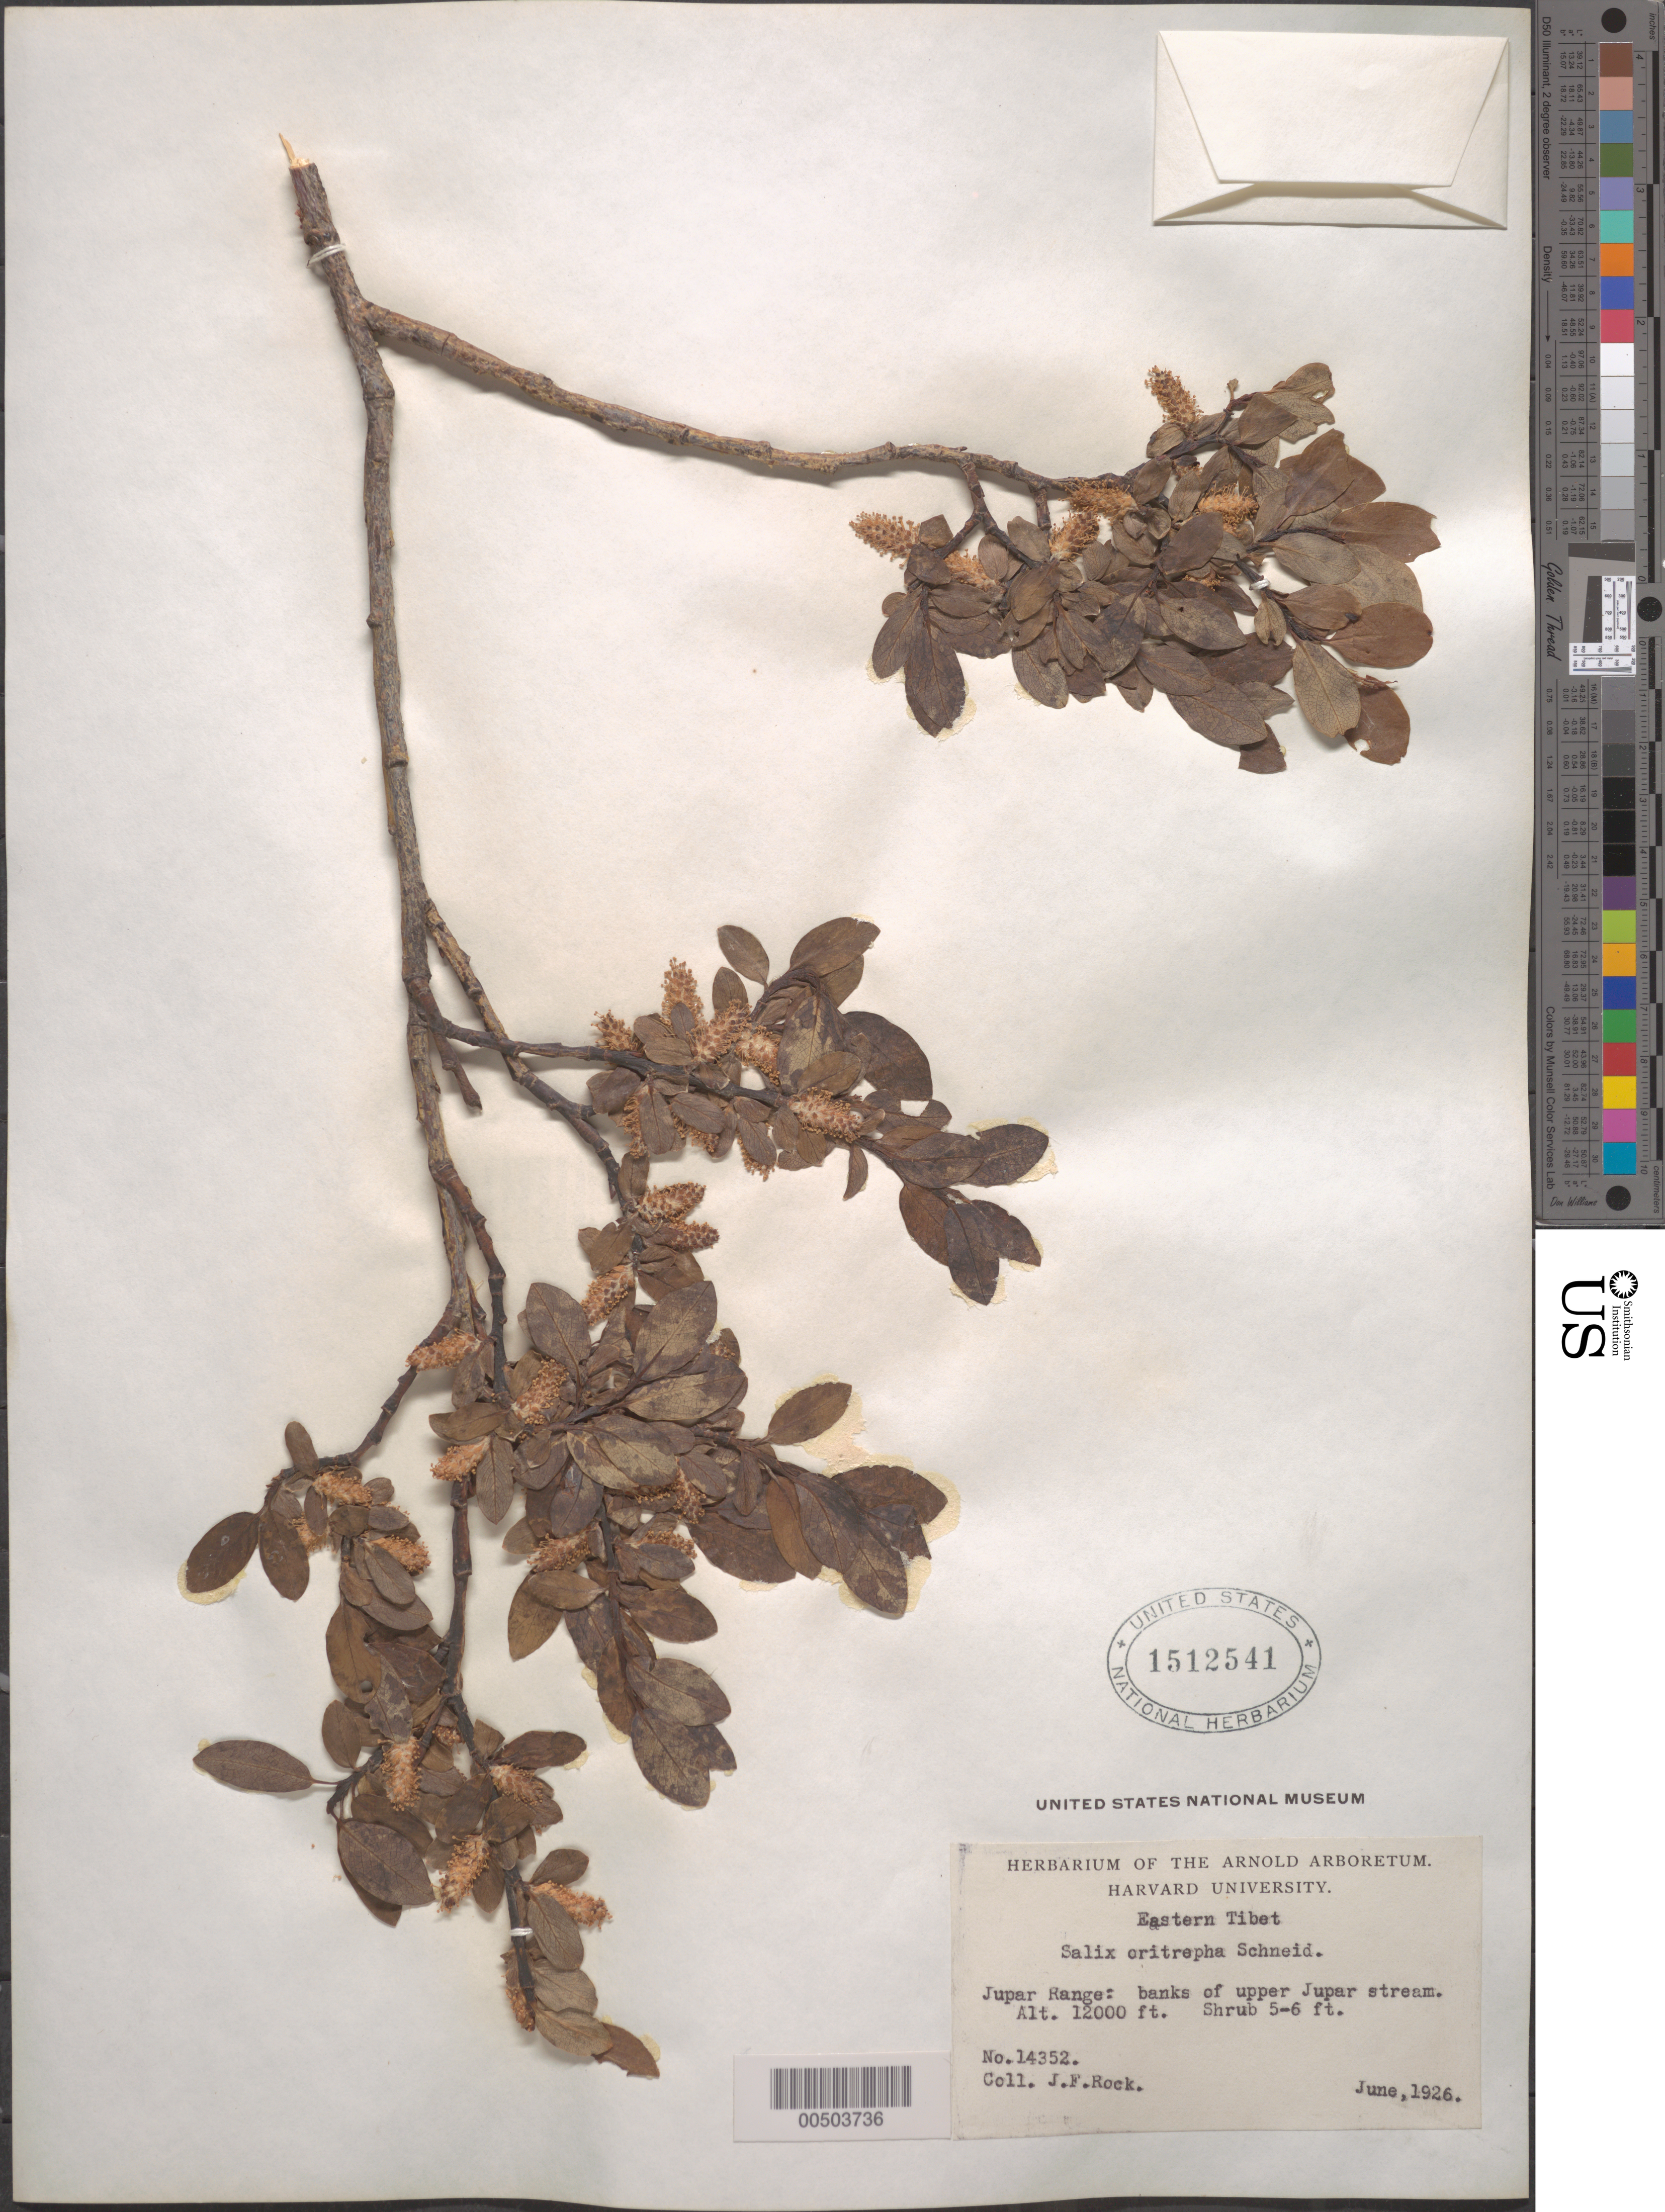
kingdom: Plantae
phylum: Tracheophyta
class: Magnoliopsida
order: Malpighiales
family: Salicaceae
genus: Salix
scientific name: Salix oritrepha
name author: C.K. Schneid.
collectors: J. F. Rock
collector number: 14352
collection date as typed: Jun 1926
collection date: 1926-06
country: China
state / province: Xizang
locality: Jupar Range: banks of upper Jupar stream.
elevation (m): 3658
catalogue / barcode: US 1512541